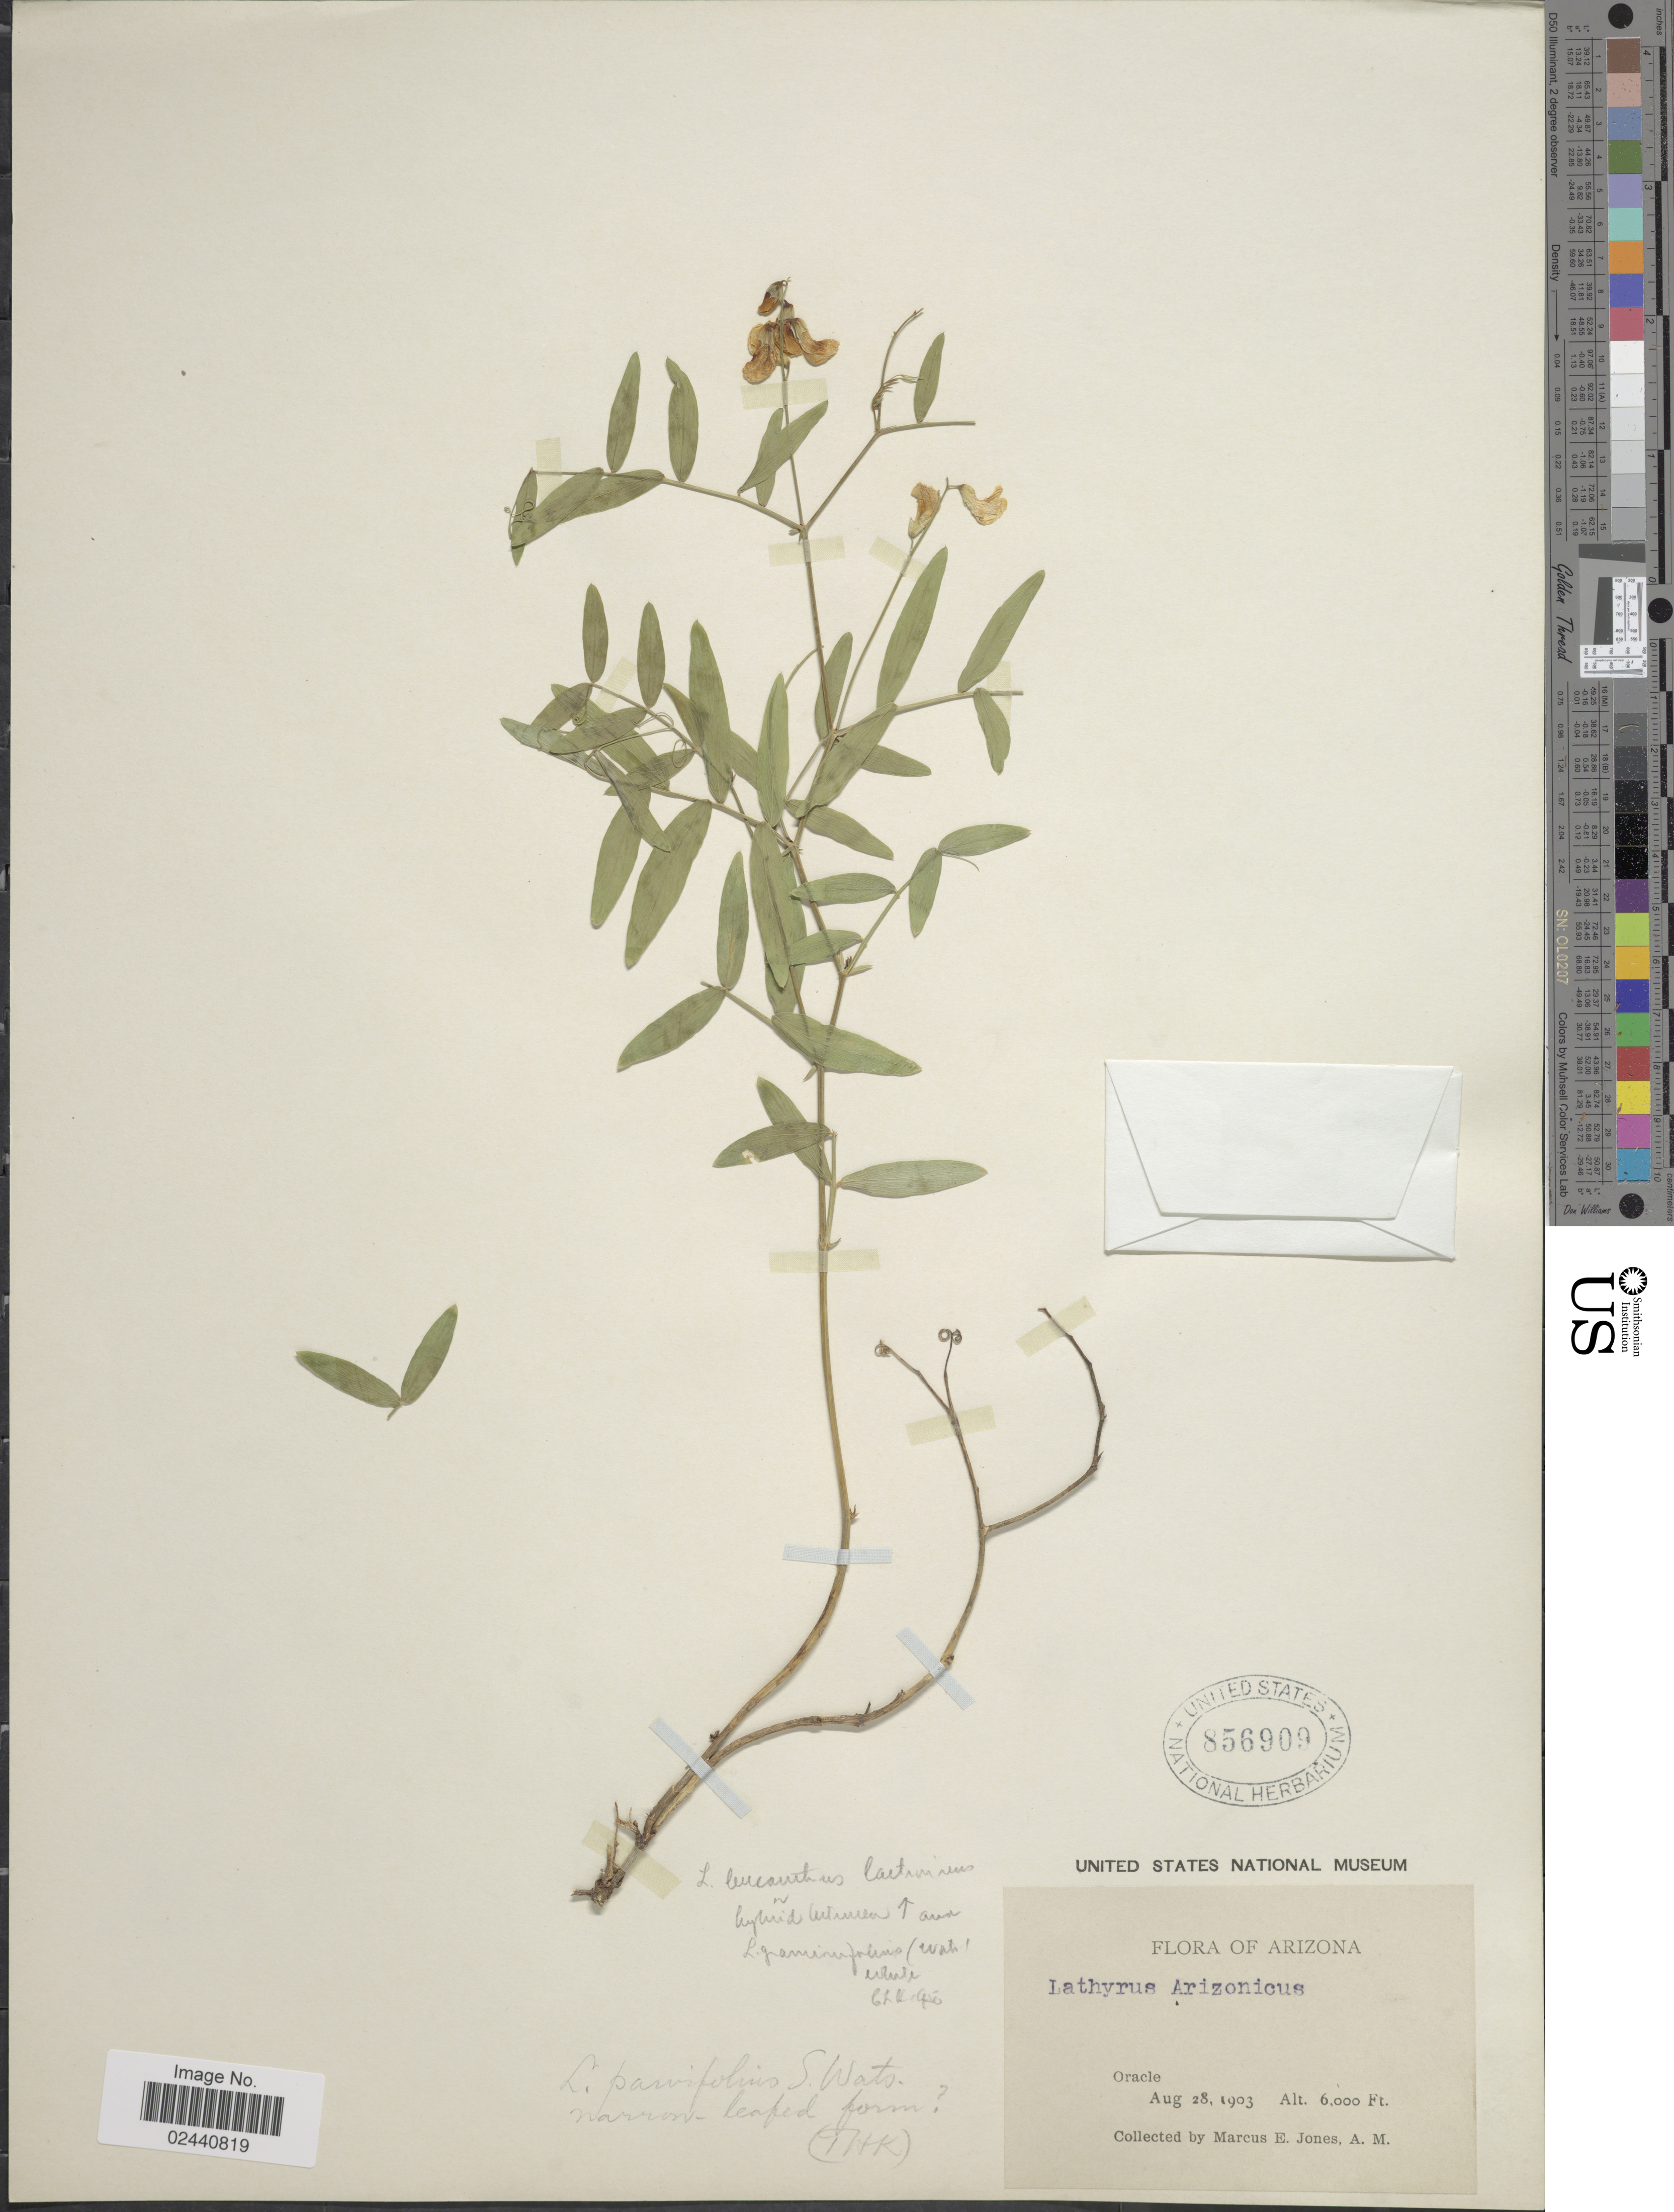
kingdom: Plantae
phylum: Tracheophyta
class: Magnoliopsida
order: Fabales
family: Fabaceae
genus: Lathyrus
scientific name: Lathyrus laetivirens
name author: Greene in Rydb.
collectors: M. E. Jones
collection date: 1903-08-28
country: United States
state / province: Arizona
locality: Oracle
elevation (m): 1829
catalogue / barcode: US 856909